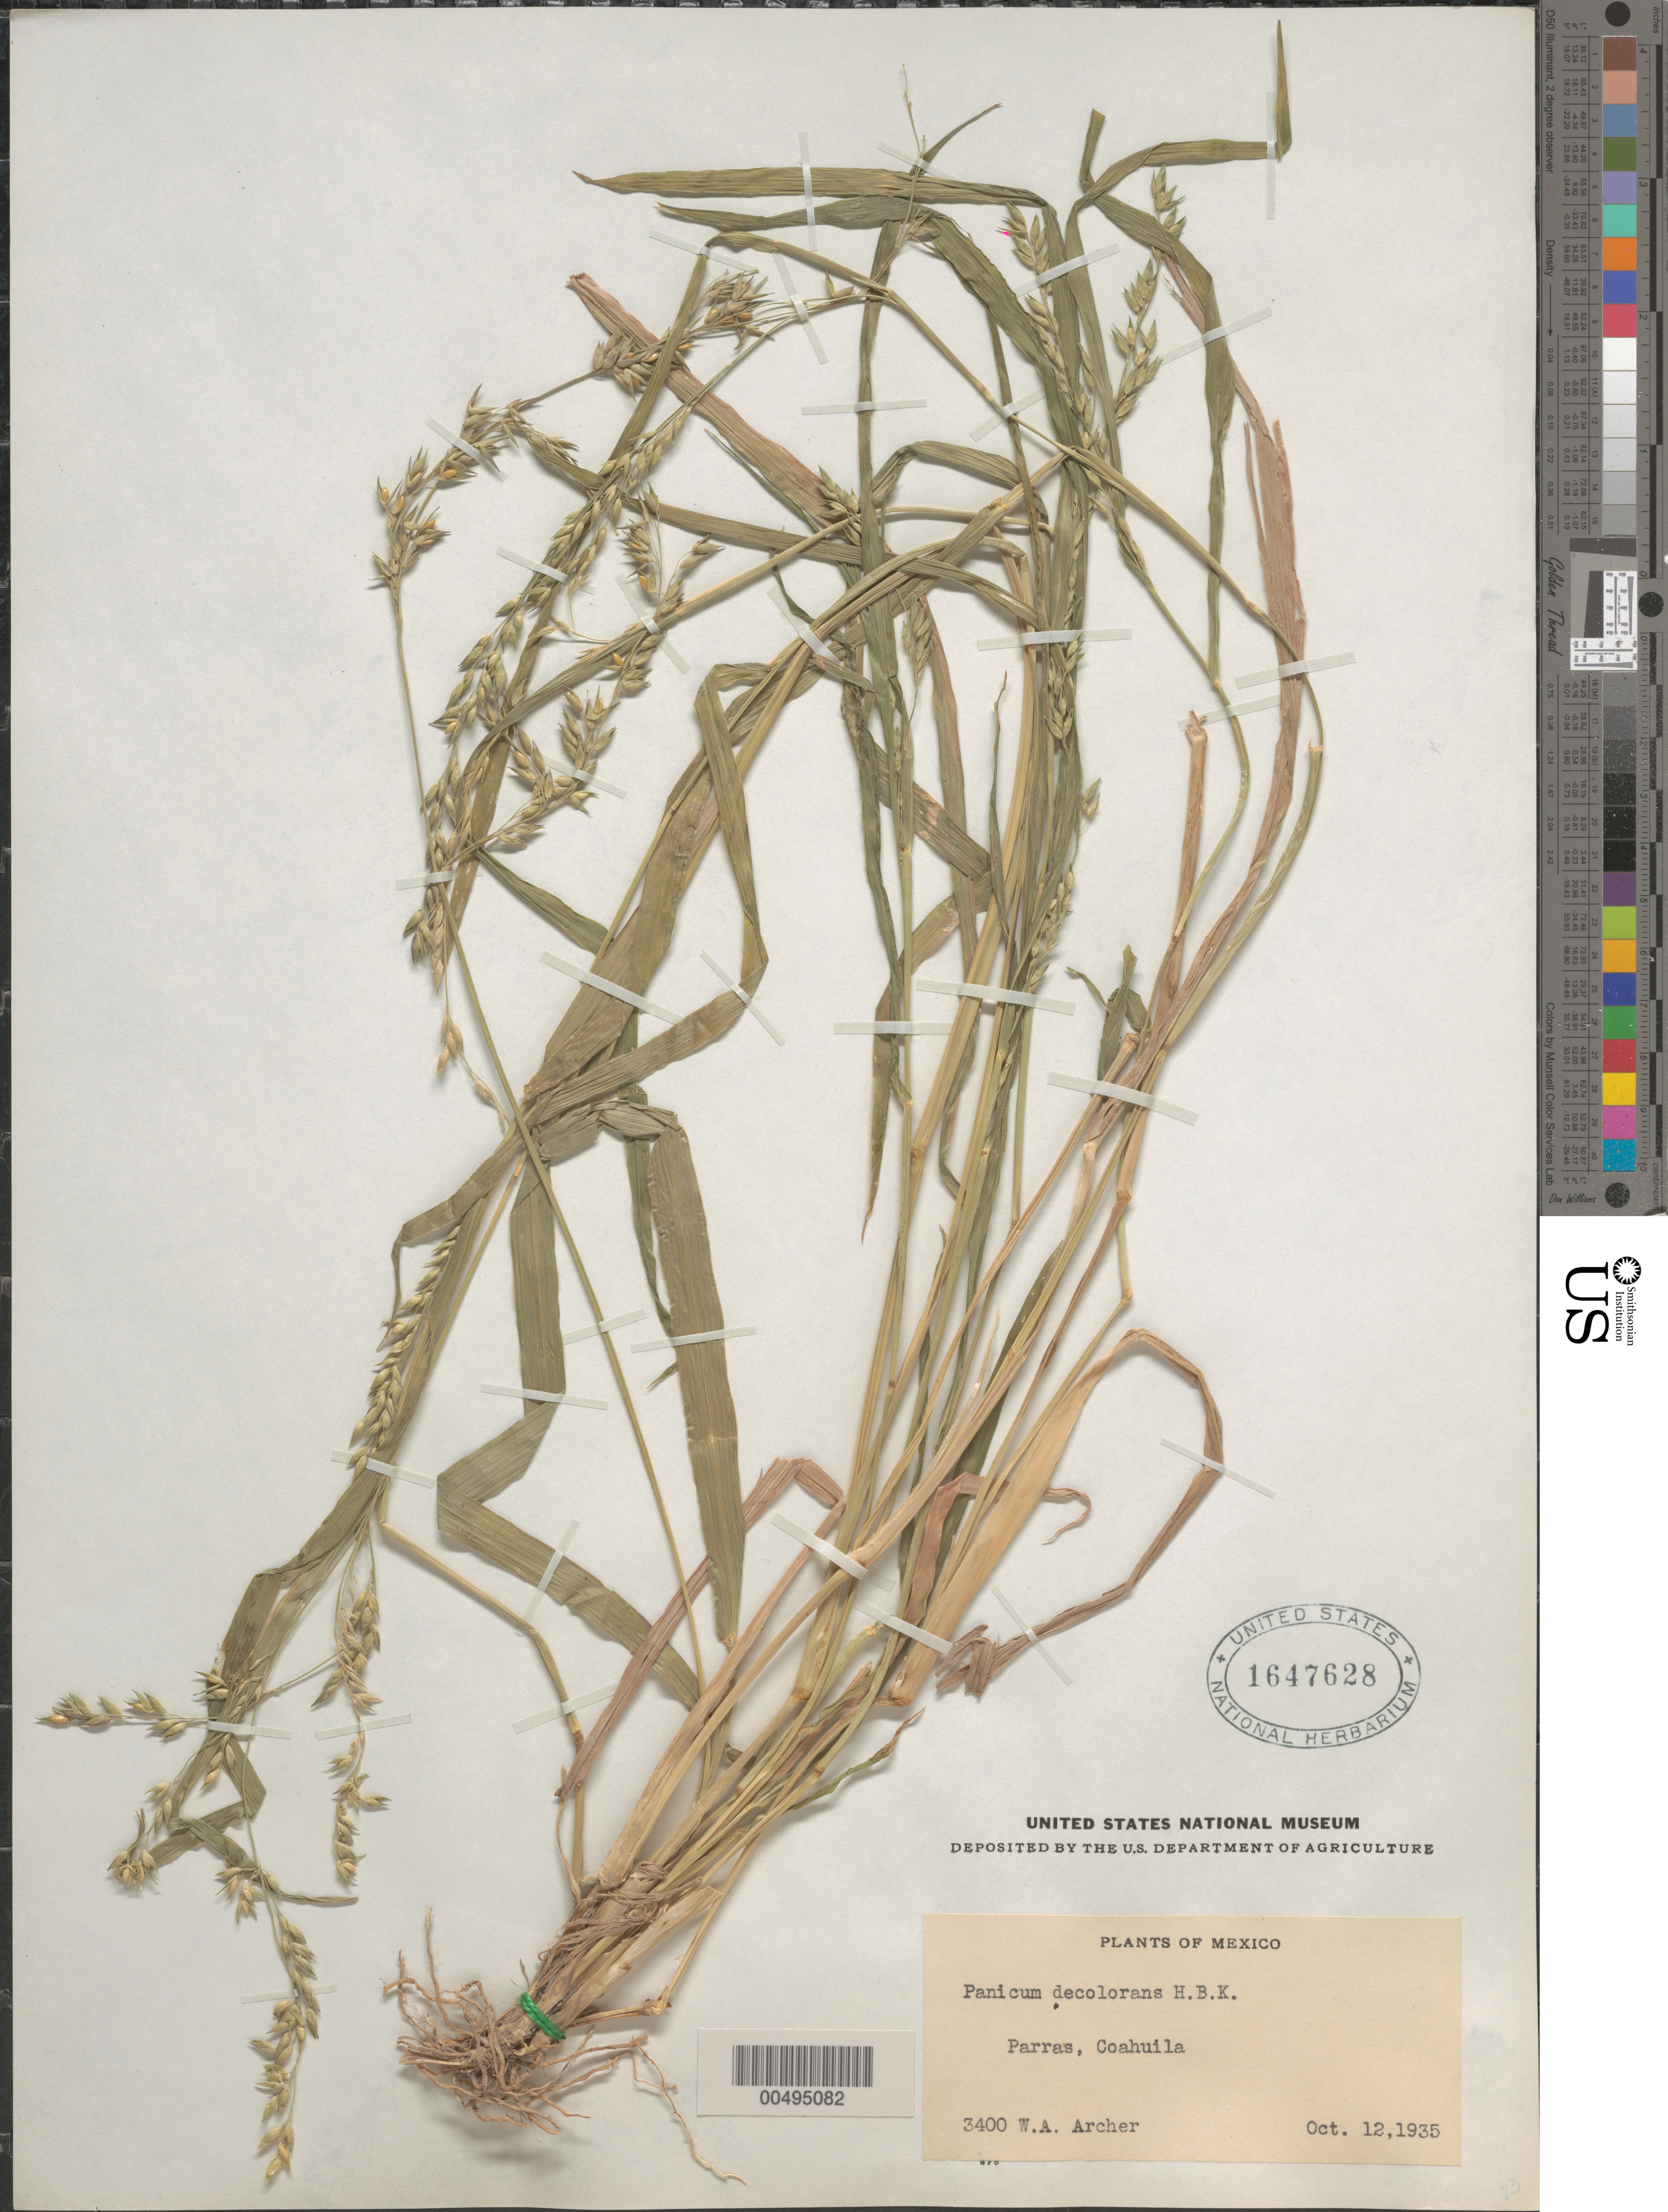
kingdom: Plantae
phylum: Tracheophyta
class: Liliopsida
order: Poales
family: Poaceae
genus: Panicum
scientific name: Panicum decolorans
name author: Kunth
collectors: W. A. Archer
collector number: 3400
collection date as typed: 12 Oct 1935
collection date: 1935-10-12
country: Mexico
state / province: Coahuila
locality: Parras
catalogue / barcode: US 1647628